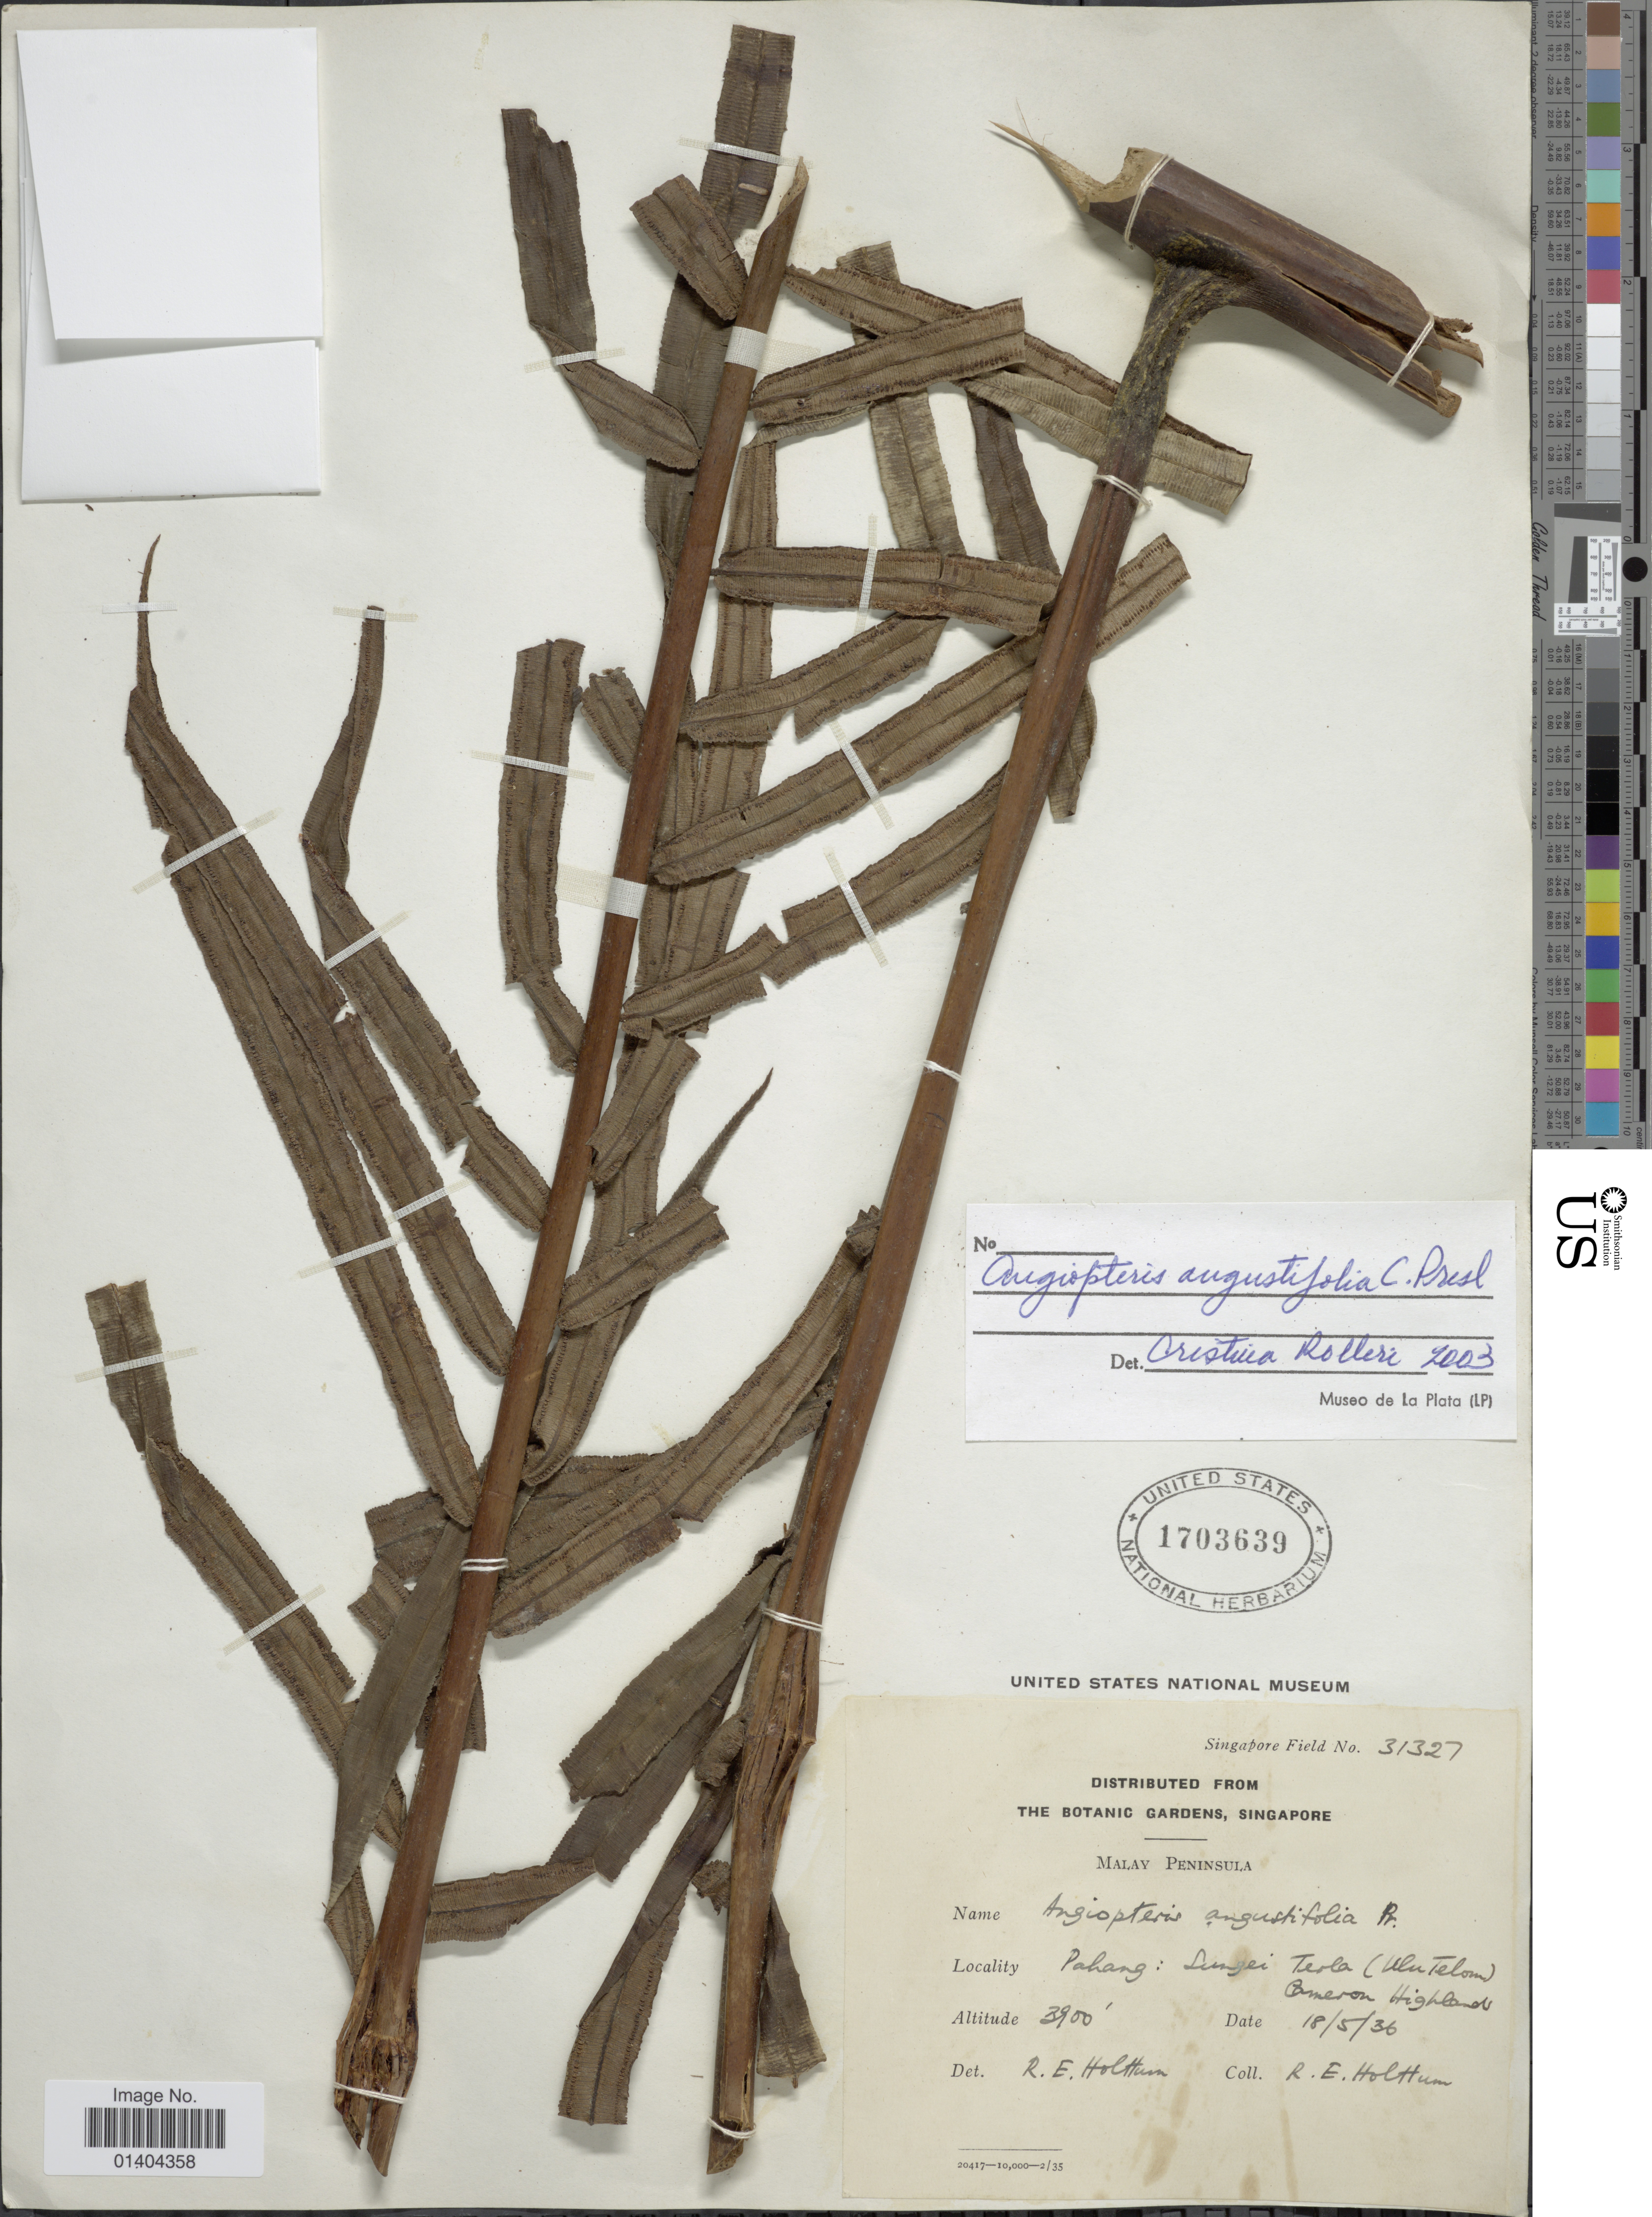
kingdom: Plantae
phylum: Tracheophyta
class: Polypodiopsida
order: Marattiales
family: Marattiaceae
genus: Angiopteris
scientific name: Angiopteris angustifolia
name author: C. Presl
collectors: R. E. Holttum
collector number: Singapore Field 31327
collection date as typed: Transcribed d/m/y: 18/5/36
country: Malaysia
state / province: Pahang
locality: Malay Peninsula, Limsjei Terla (Klutelom) Bmeron Highland [interpreted]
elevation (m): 1189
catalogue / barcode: US 1703639